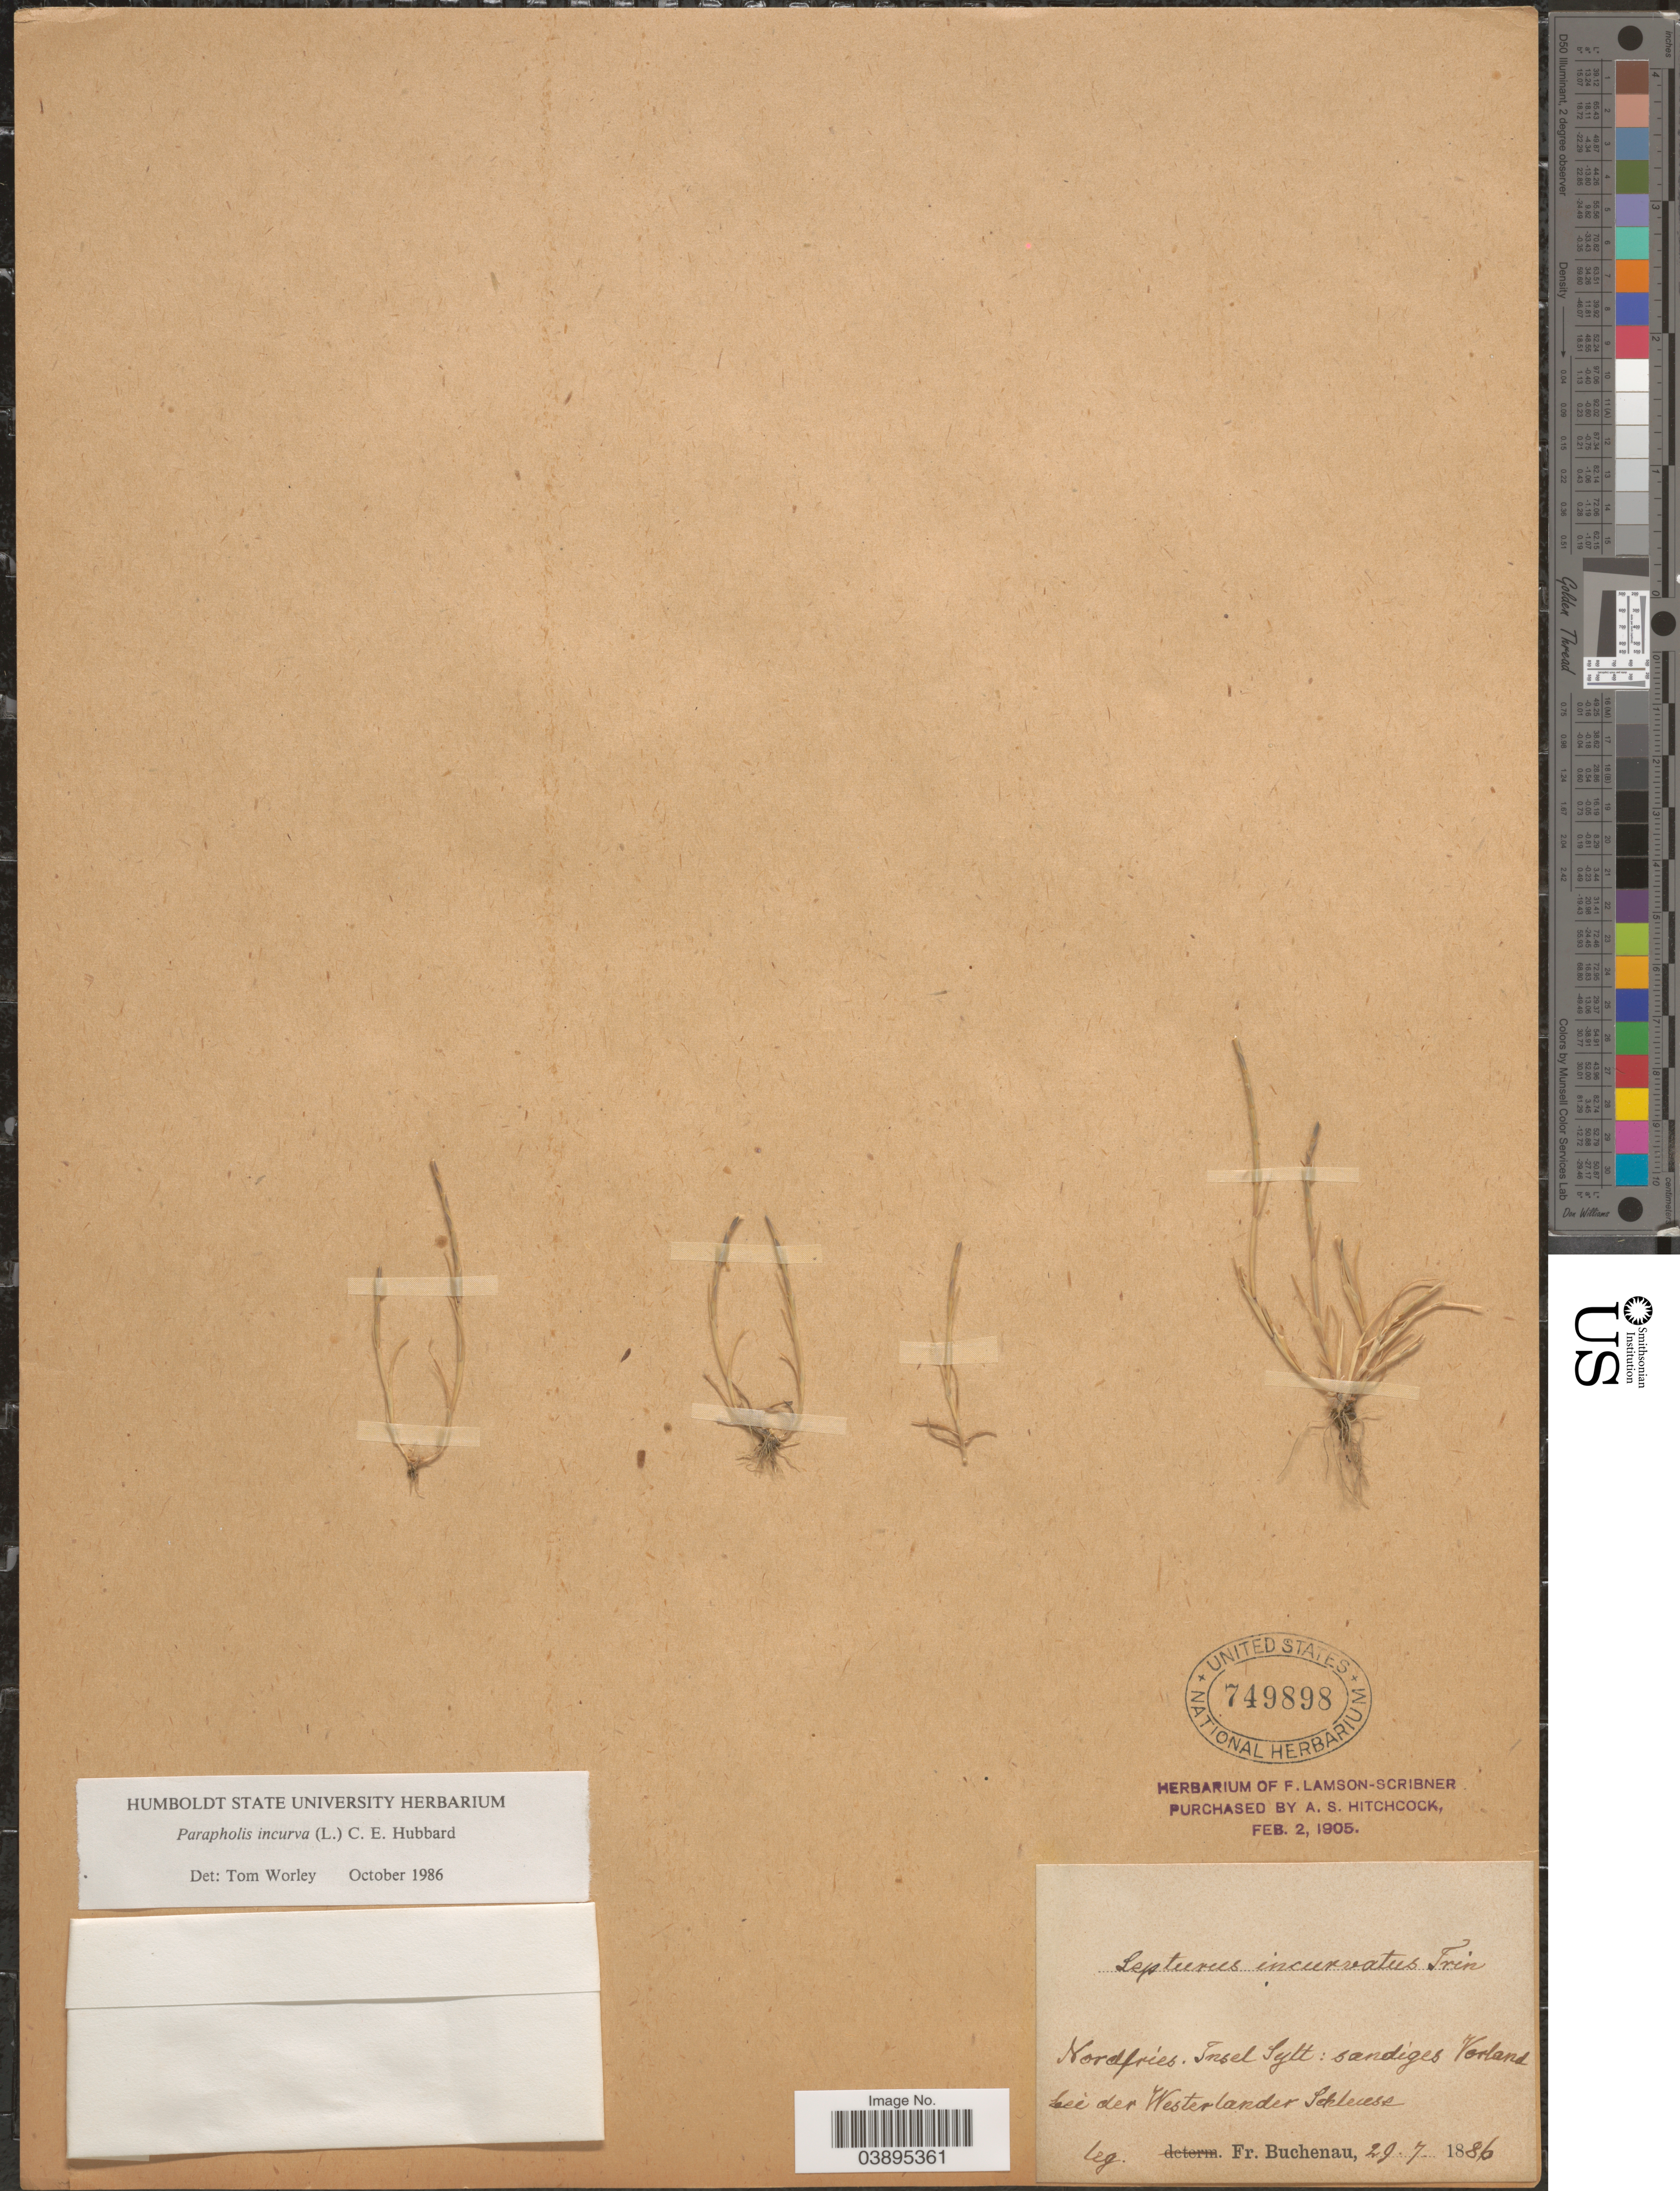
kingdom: Plantae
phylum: Tracheophyta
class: Liliopsida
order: Poales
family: Poaceae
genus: Parapholis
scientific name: Parapholis incurva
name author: (L.) C.E. Hubb.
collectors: F. Buchenau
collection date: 1886-07-29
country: Germany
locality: Nordfries. Insel Sytt: sandiges Vorland bei der Westerlander Schleuse.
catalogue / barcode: US 749898